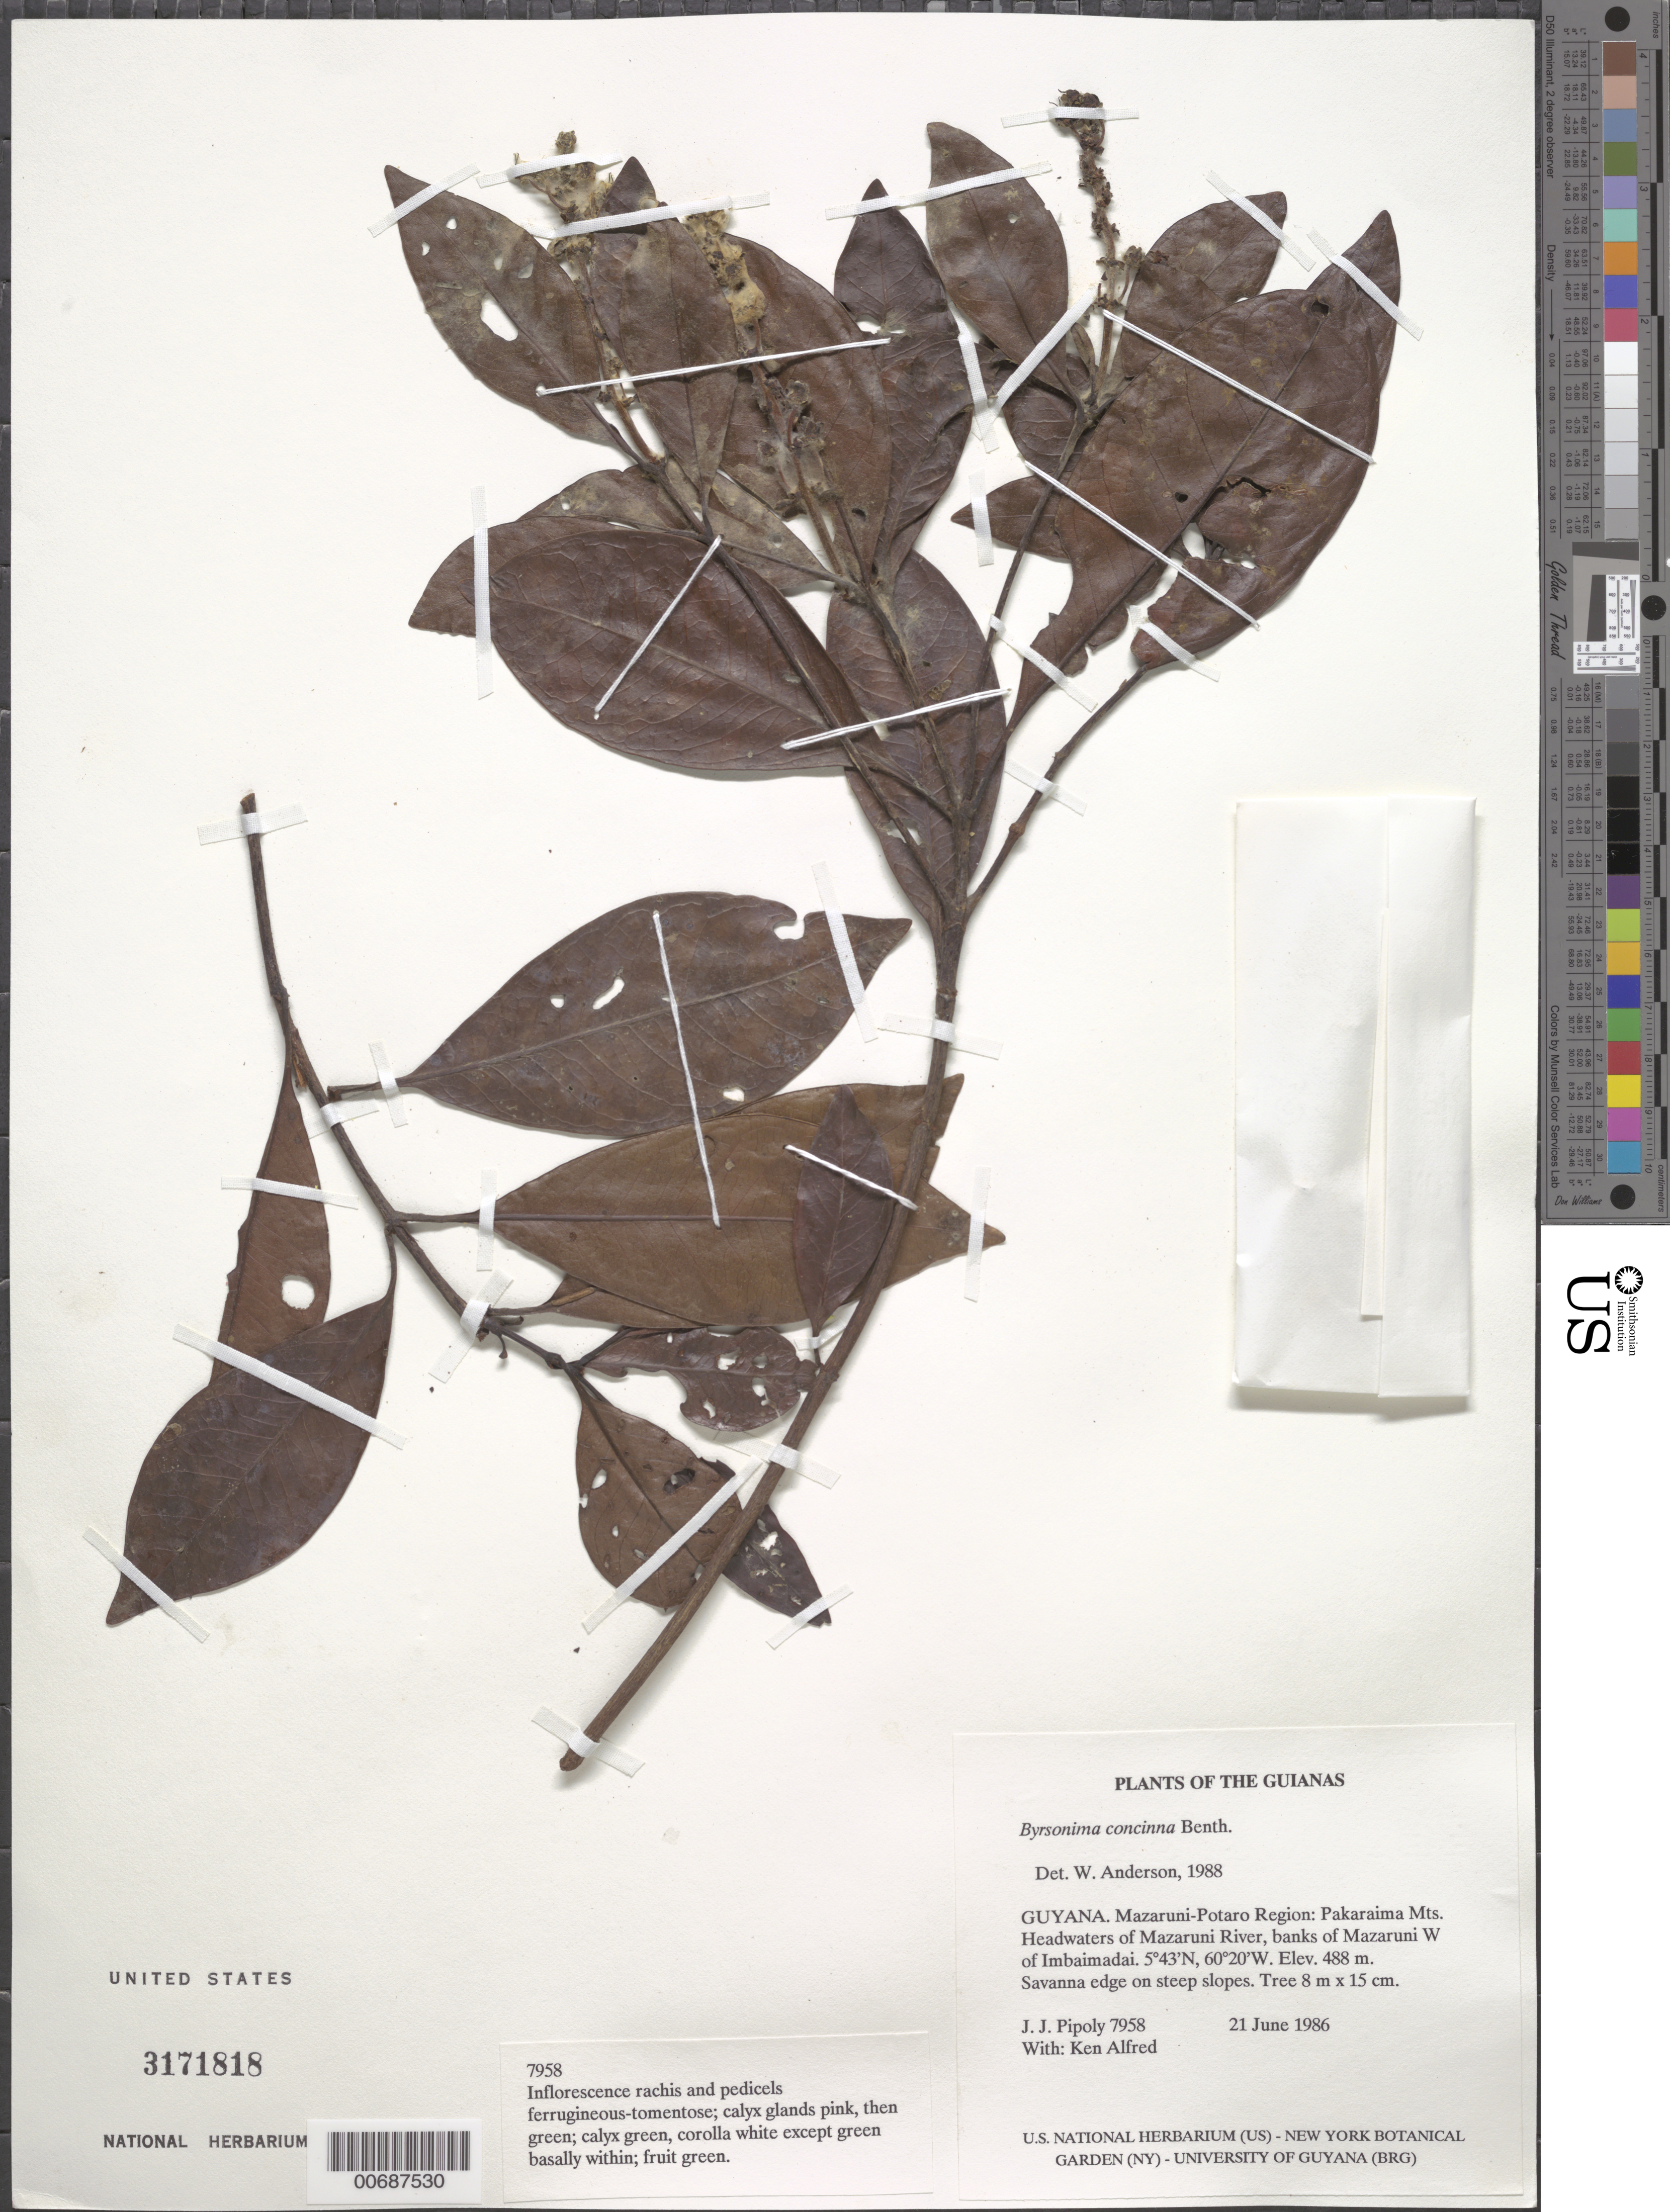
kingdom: Plantae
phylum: Tracheophyta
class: Magnoliopsida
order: Malpighiales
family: Malpighiaceae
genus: Byrsonima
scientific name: Byrsonima concinna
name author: Benth.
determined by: Anderson, W. R., (MICH), University of Michigan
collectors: J. J. Pipoly & K. Alfred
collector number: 7958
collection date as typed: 21 June 1986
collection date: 1986-06-21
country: Guyana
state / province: Cuyuni-Mazaruni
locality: Pakaraima Mts. Headwaters of Mazaruni River, banks of Mazaruni W of Imbaimadai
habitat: Savanna edge on steep slopes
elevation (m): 488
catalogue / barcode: US 3171818